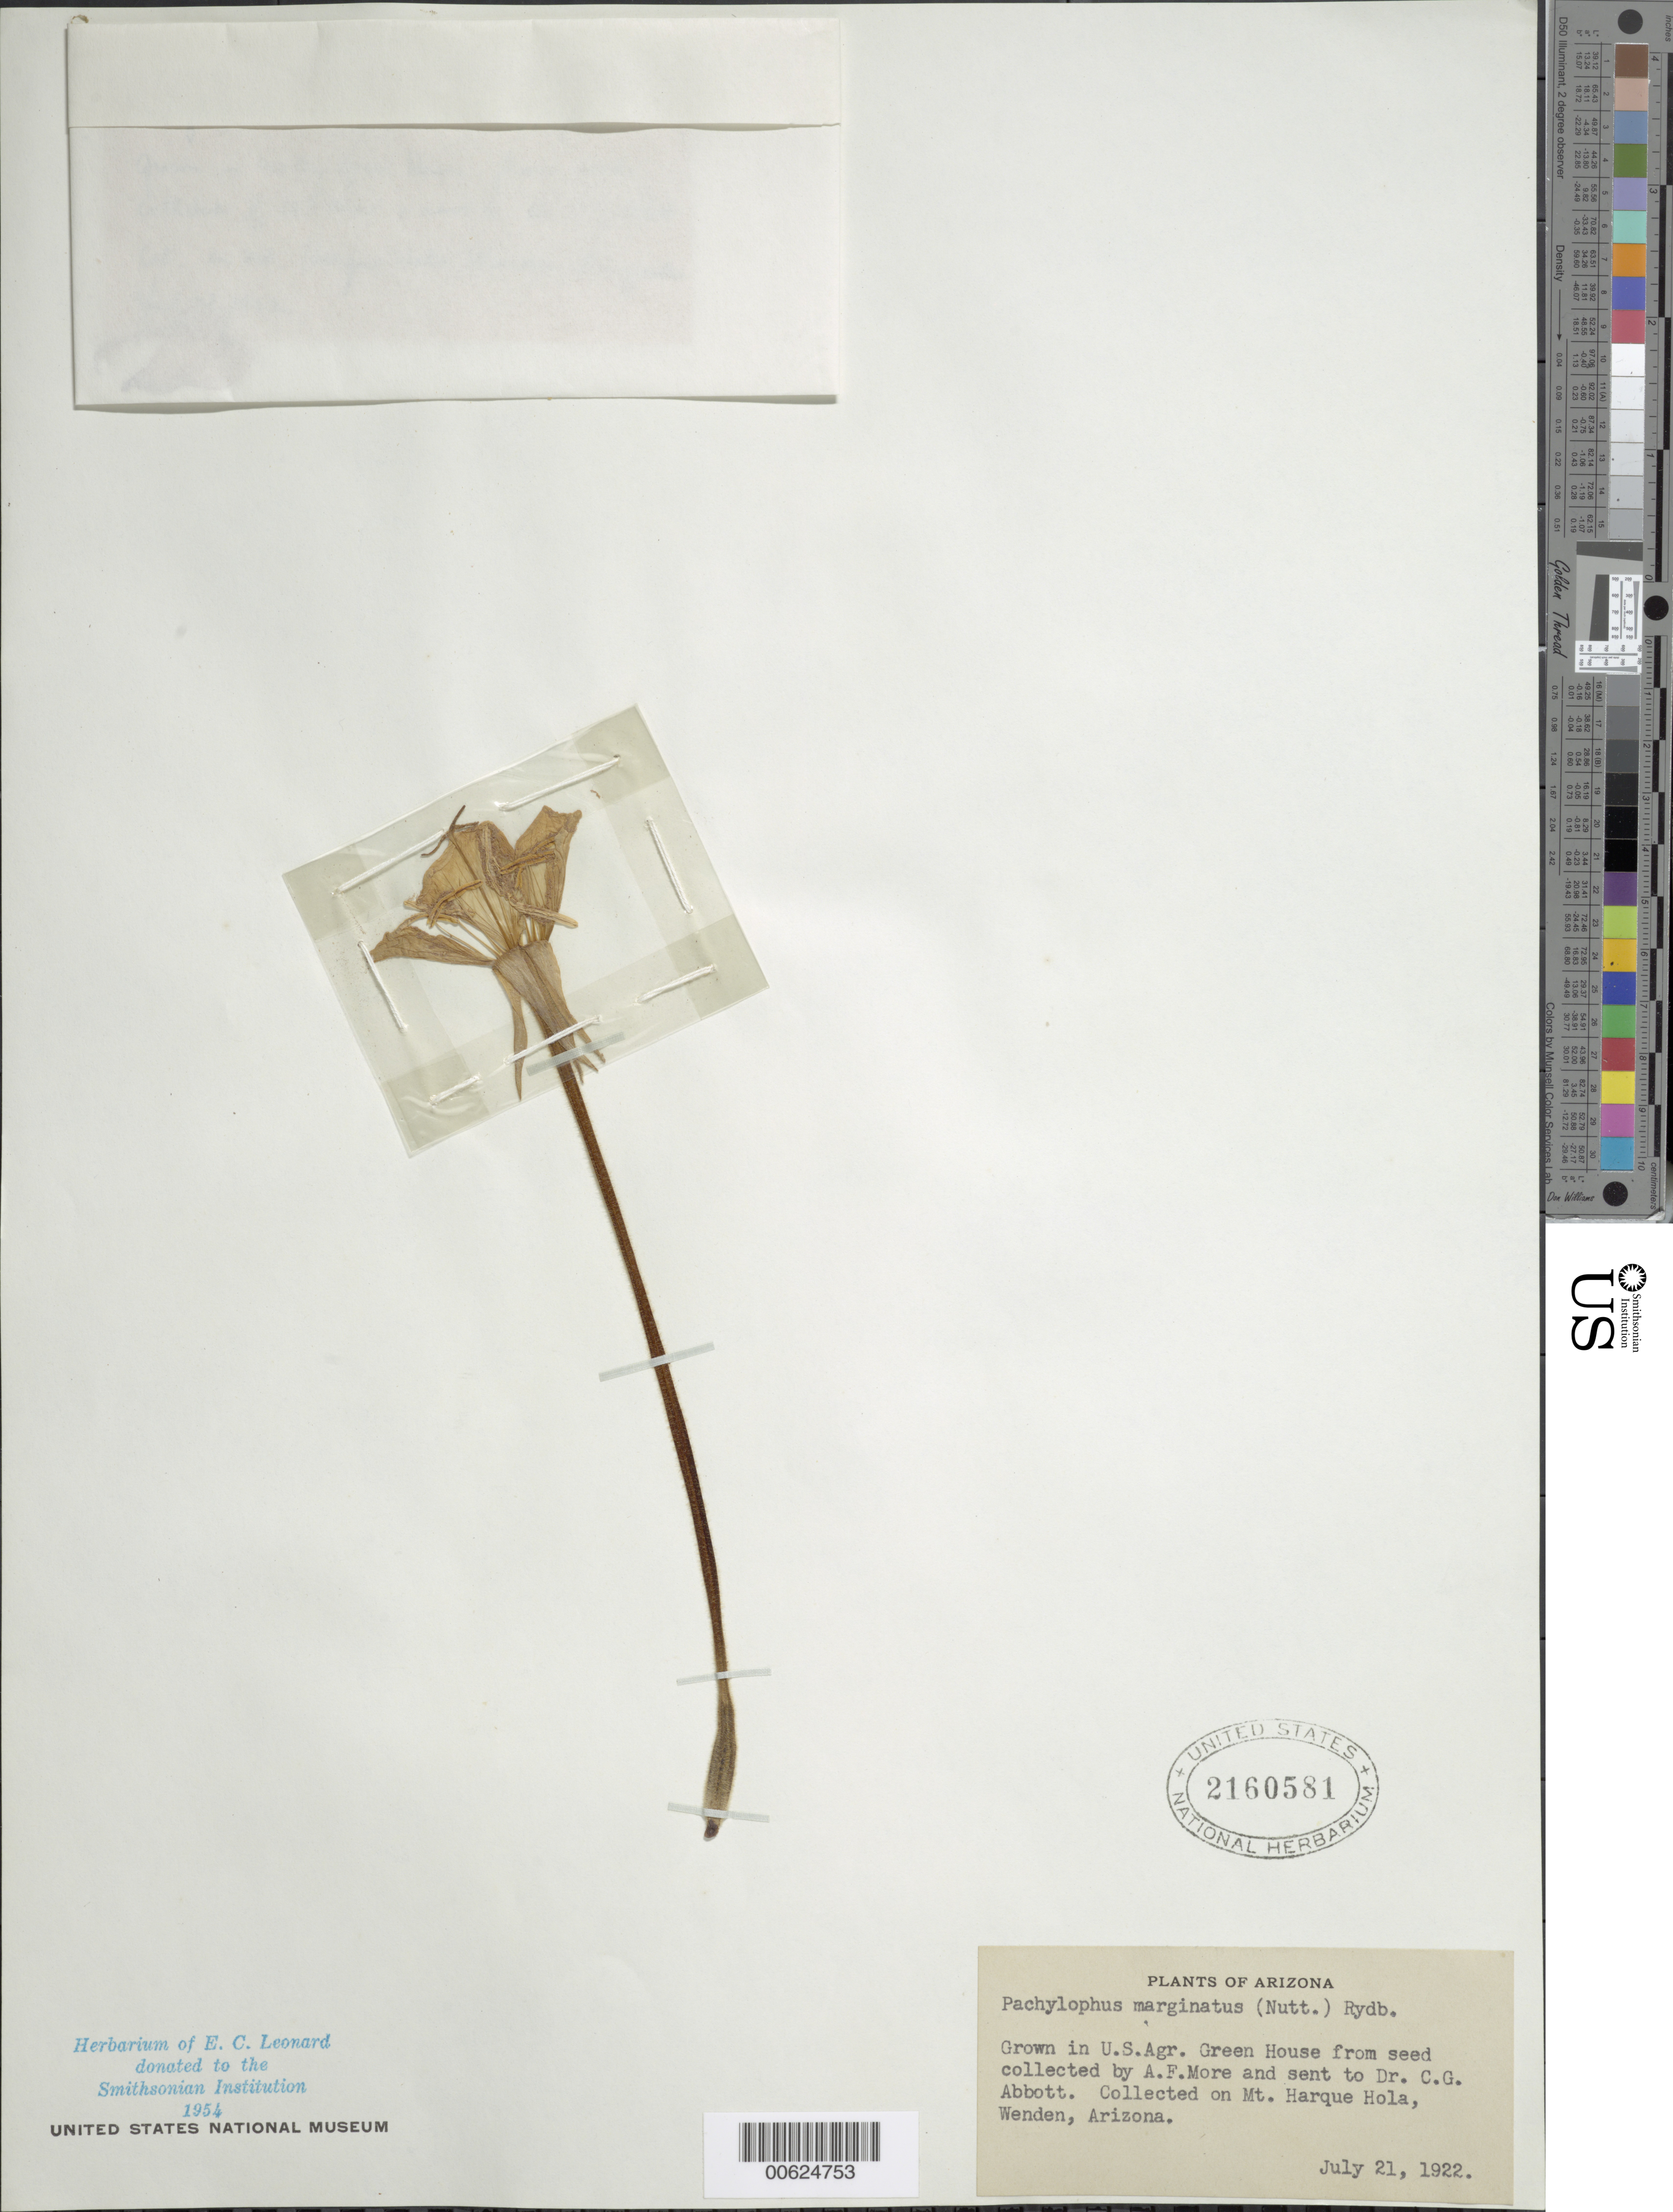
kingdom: Plantae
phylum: Tracheophyta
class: Magnoliopsida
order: Myrtales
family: Onagraceae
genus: Oenothera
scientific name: Oenothera cespitosa subsp. marginata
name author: (Nutt. ex Hook. & Arn.) Munz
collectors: C. G. Abbott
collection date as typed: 21 Jul 1922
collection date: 1922-07-21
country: United States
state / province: Arizona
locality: Mt. Harque Hola, Wenden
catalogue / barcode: US 2160581